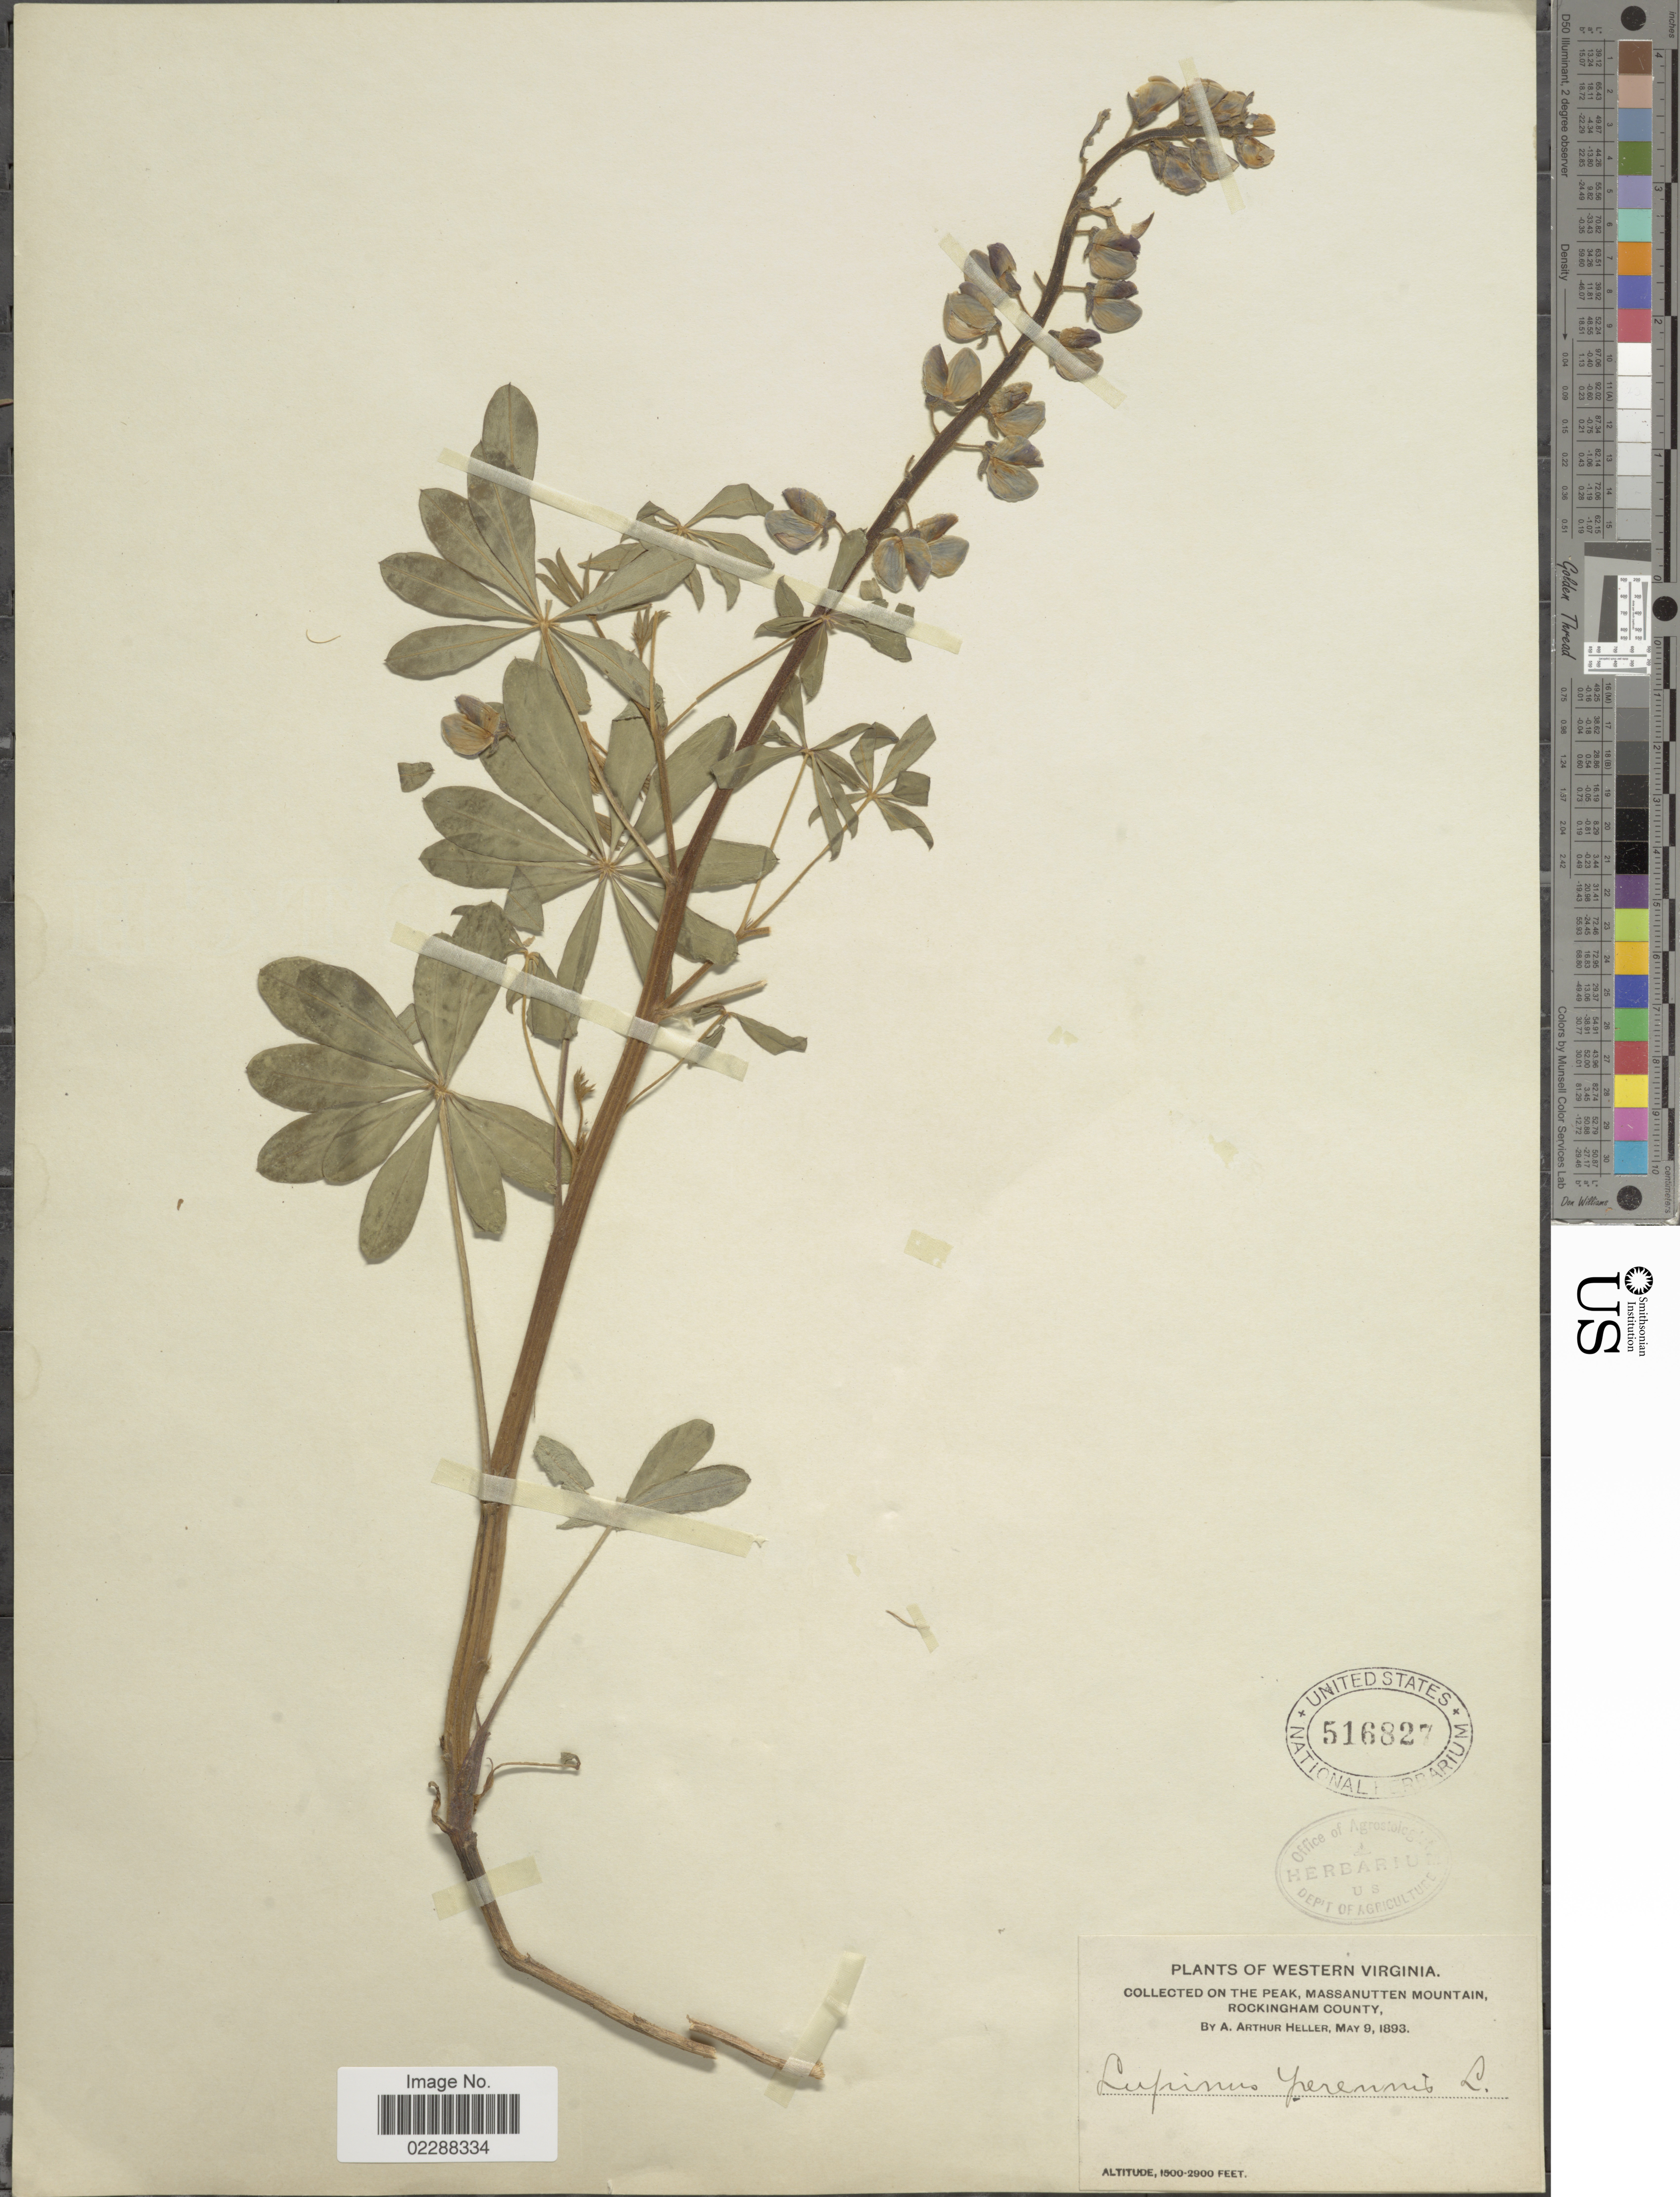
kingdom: Plantae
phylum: Tracheophyta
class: Magnoliopsida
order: Fabales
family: Fabaceae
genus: Lupinus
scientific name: Lupinus sp.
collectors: A. A. Heller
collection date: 1893-05-09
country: United States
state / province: Virginia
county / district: Rockingham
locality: Western Virginia, On the Peak, Massanutten Mountain, Rockingham County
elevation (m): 457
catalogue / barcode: US 516827